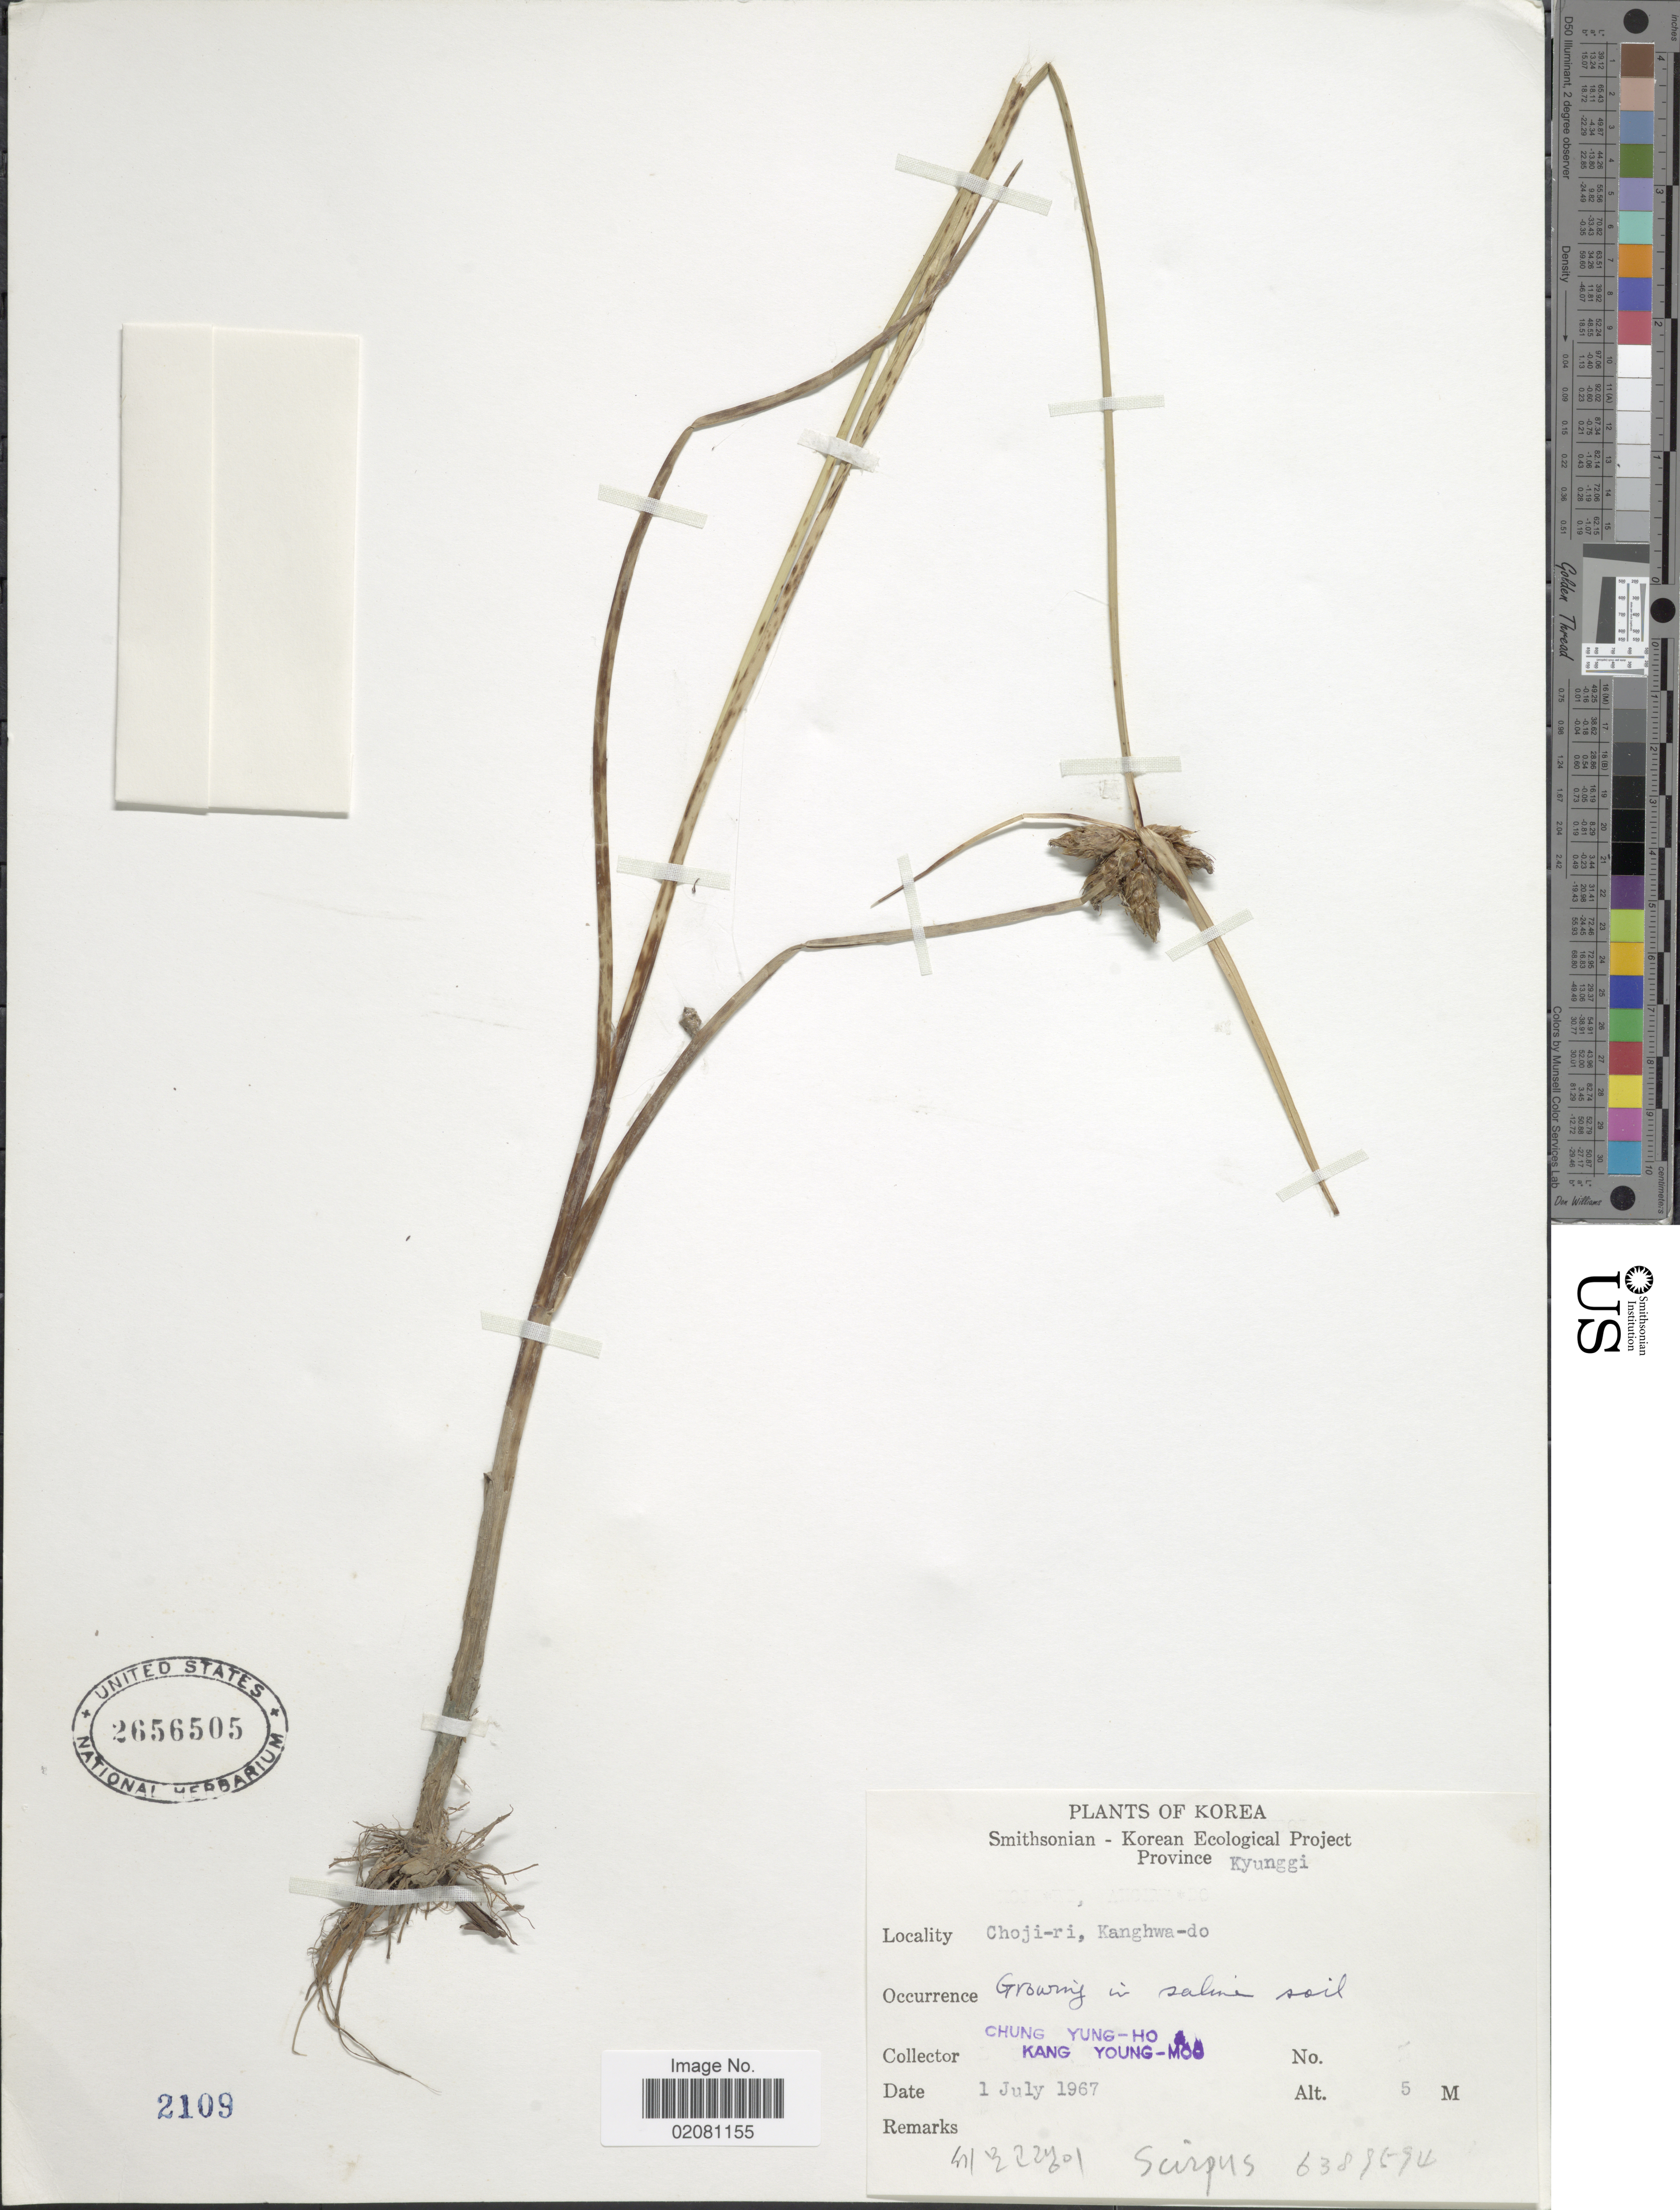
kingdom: Plantae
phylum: Tracheophyta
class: Liliopsida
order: Poales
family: Cyperaceae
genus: Bolboschoenus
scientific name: Bolboschoenus maritimus subsp. maritimus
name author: (L.) Palla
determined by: Strong, Mark T., (BOT), Smithsonian Institution - National Museum of Natural History (UNITED STATES)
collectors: Y. Chung & Y. Kang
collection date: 1967-07-01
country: South Korea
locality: Choji-ri, Kanghwa-do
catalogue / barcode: US 2656505